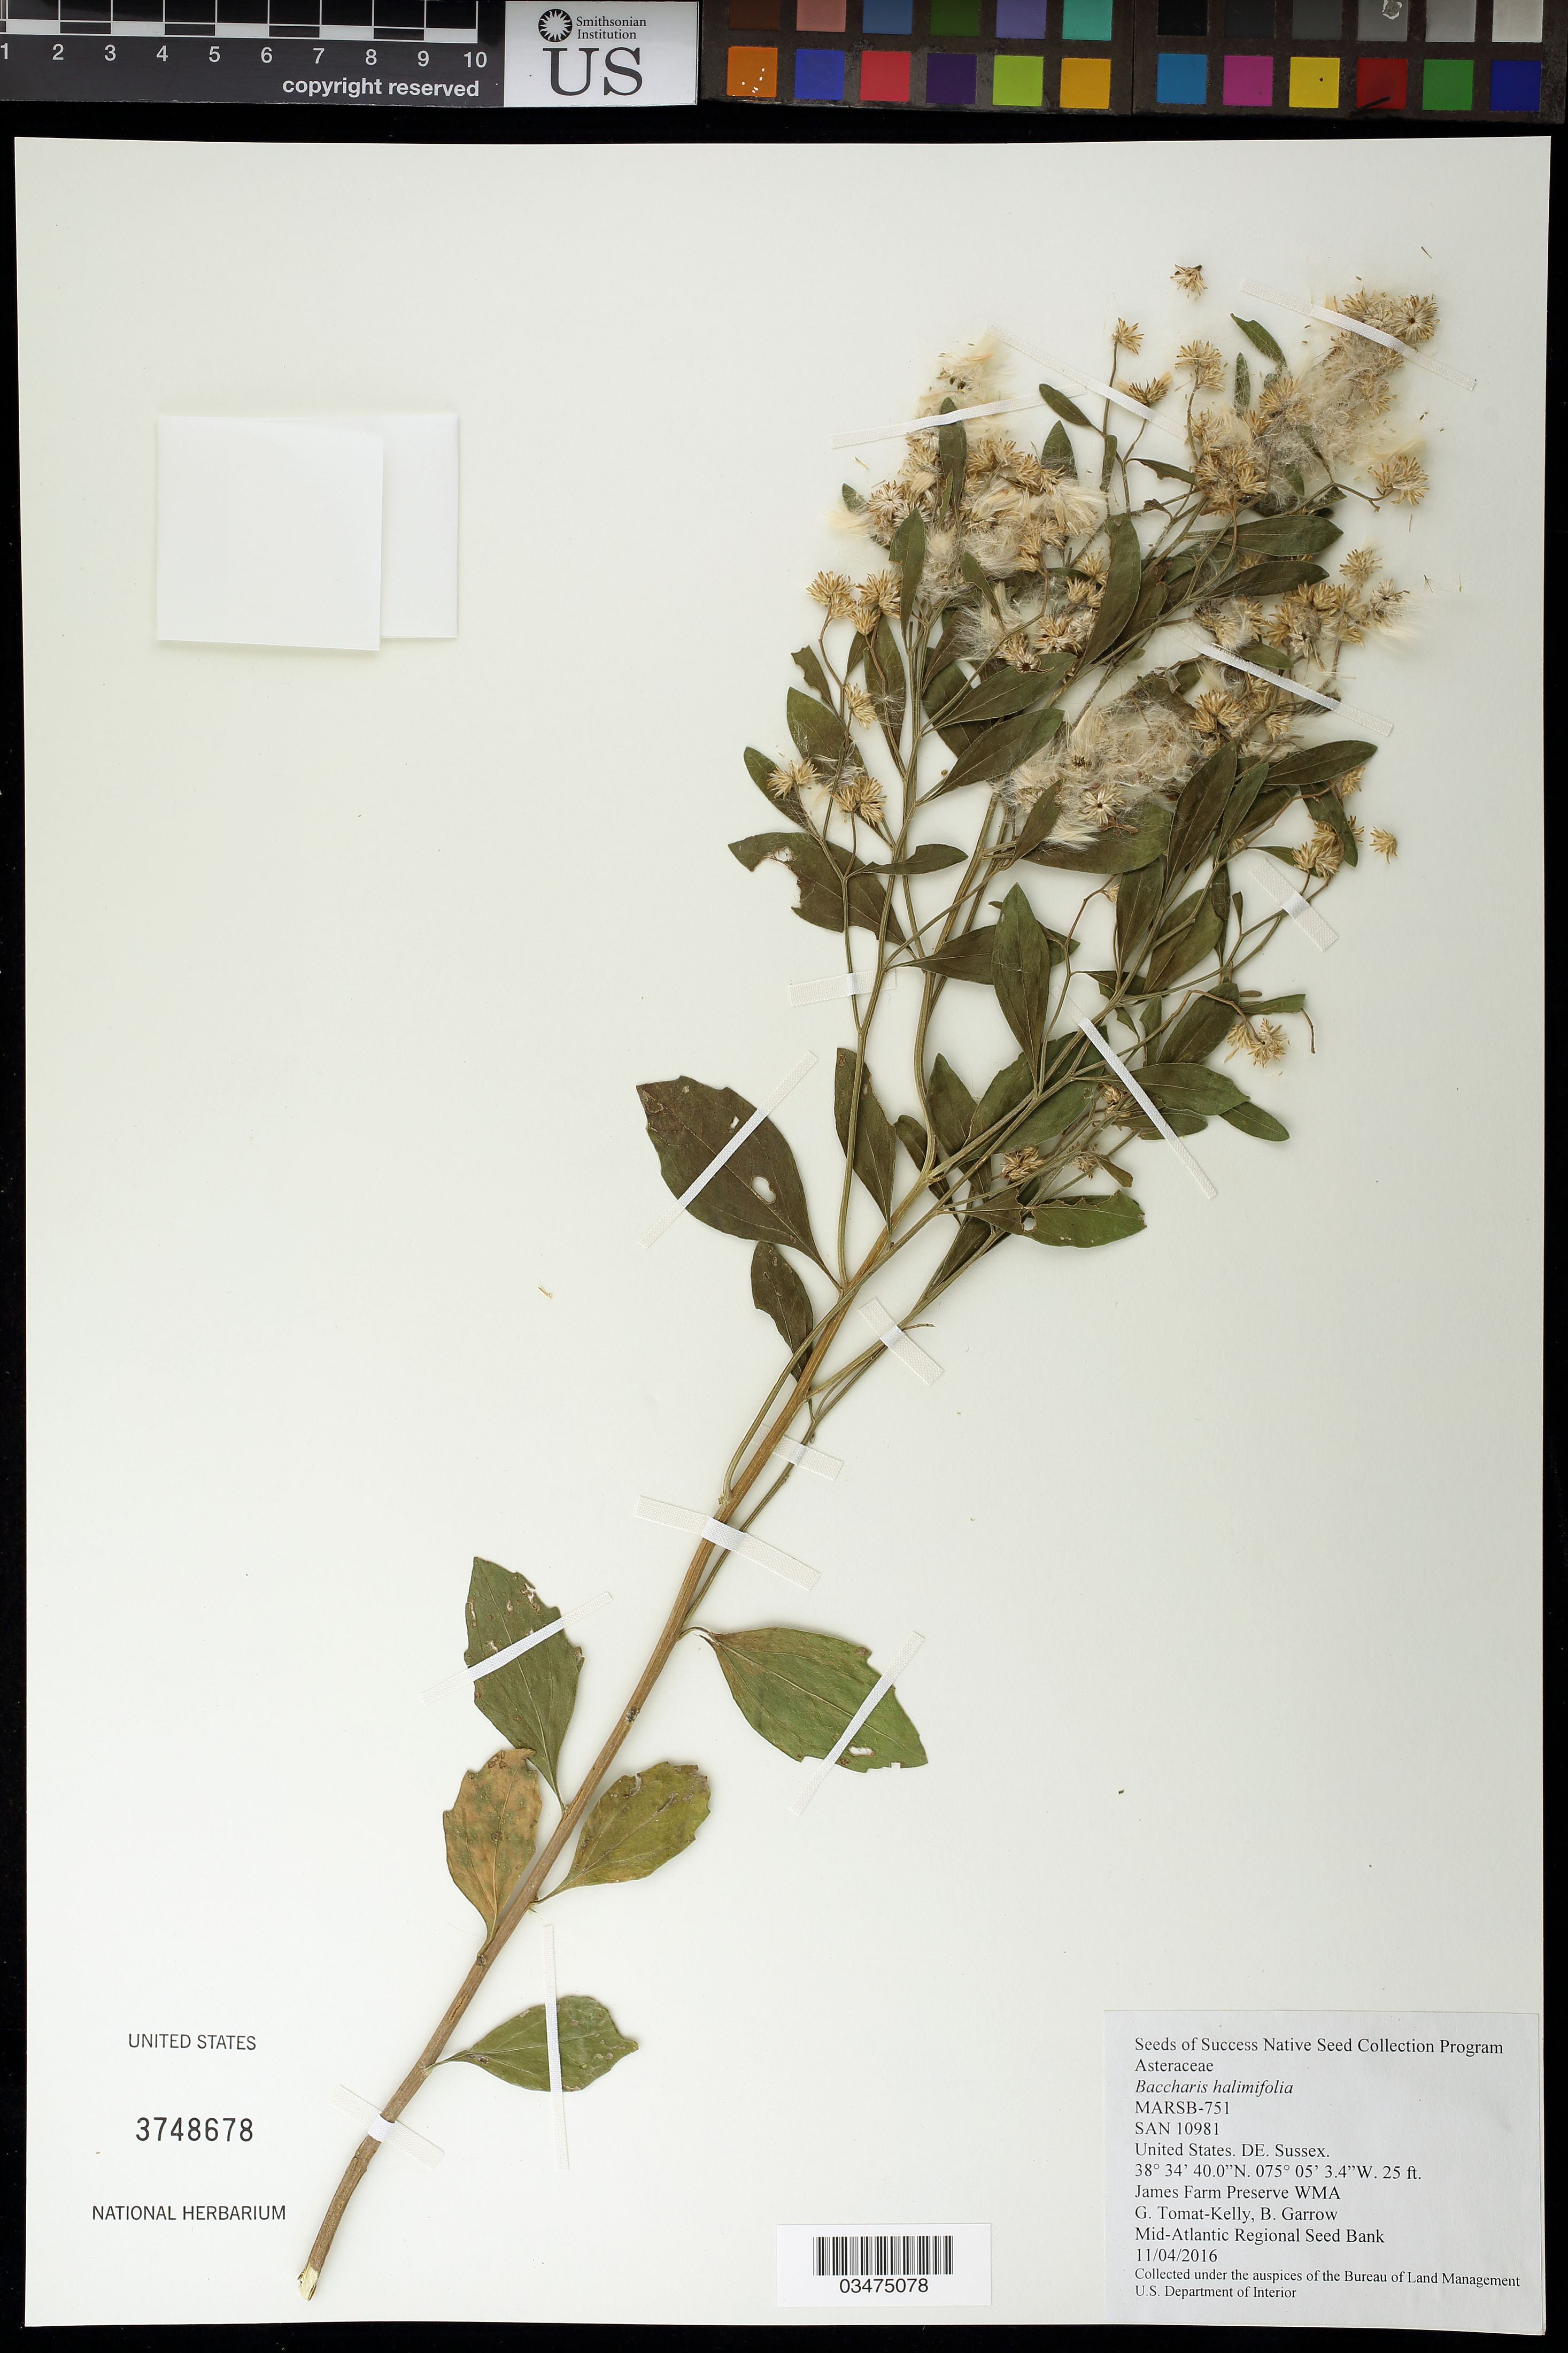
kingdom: Plantae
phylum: Tracheophyta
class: Magnoliopsida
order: Asterales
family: Asteraceae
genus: Baccharis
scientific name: Baccharis halimifolia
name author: L.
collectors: G. Tomat-Kelly & B. Garrow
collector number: MARSB-751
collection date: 2016-11-04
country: United States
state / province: Delaware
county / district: Sussex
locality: James Farm Preserve WMA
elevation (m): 8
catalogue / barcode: US 3748678